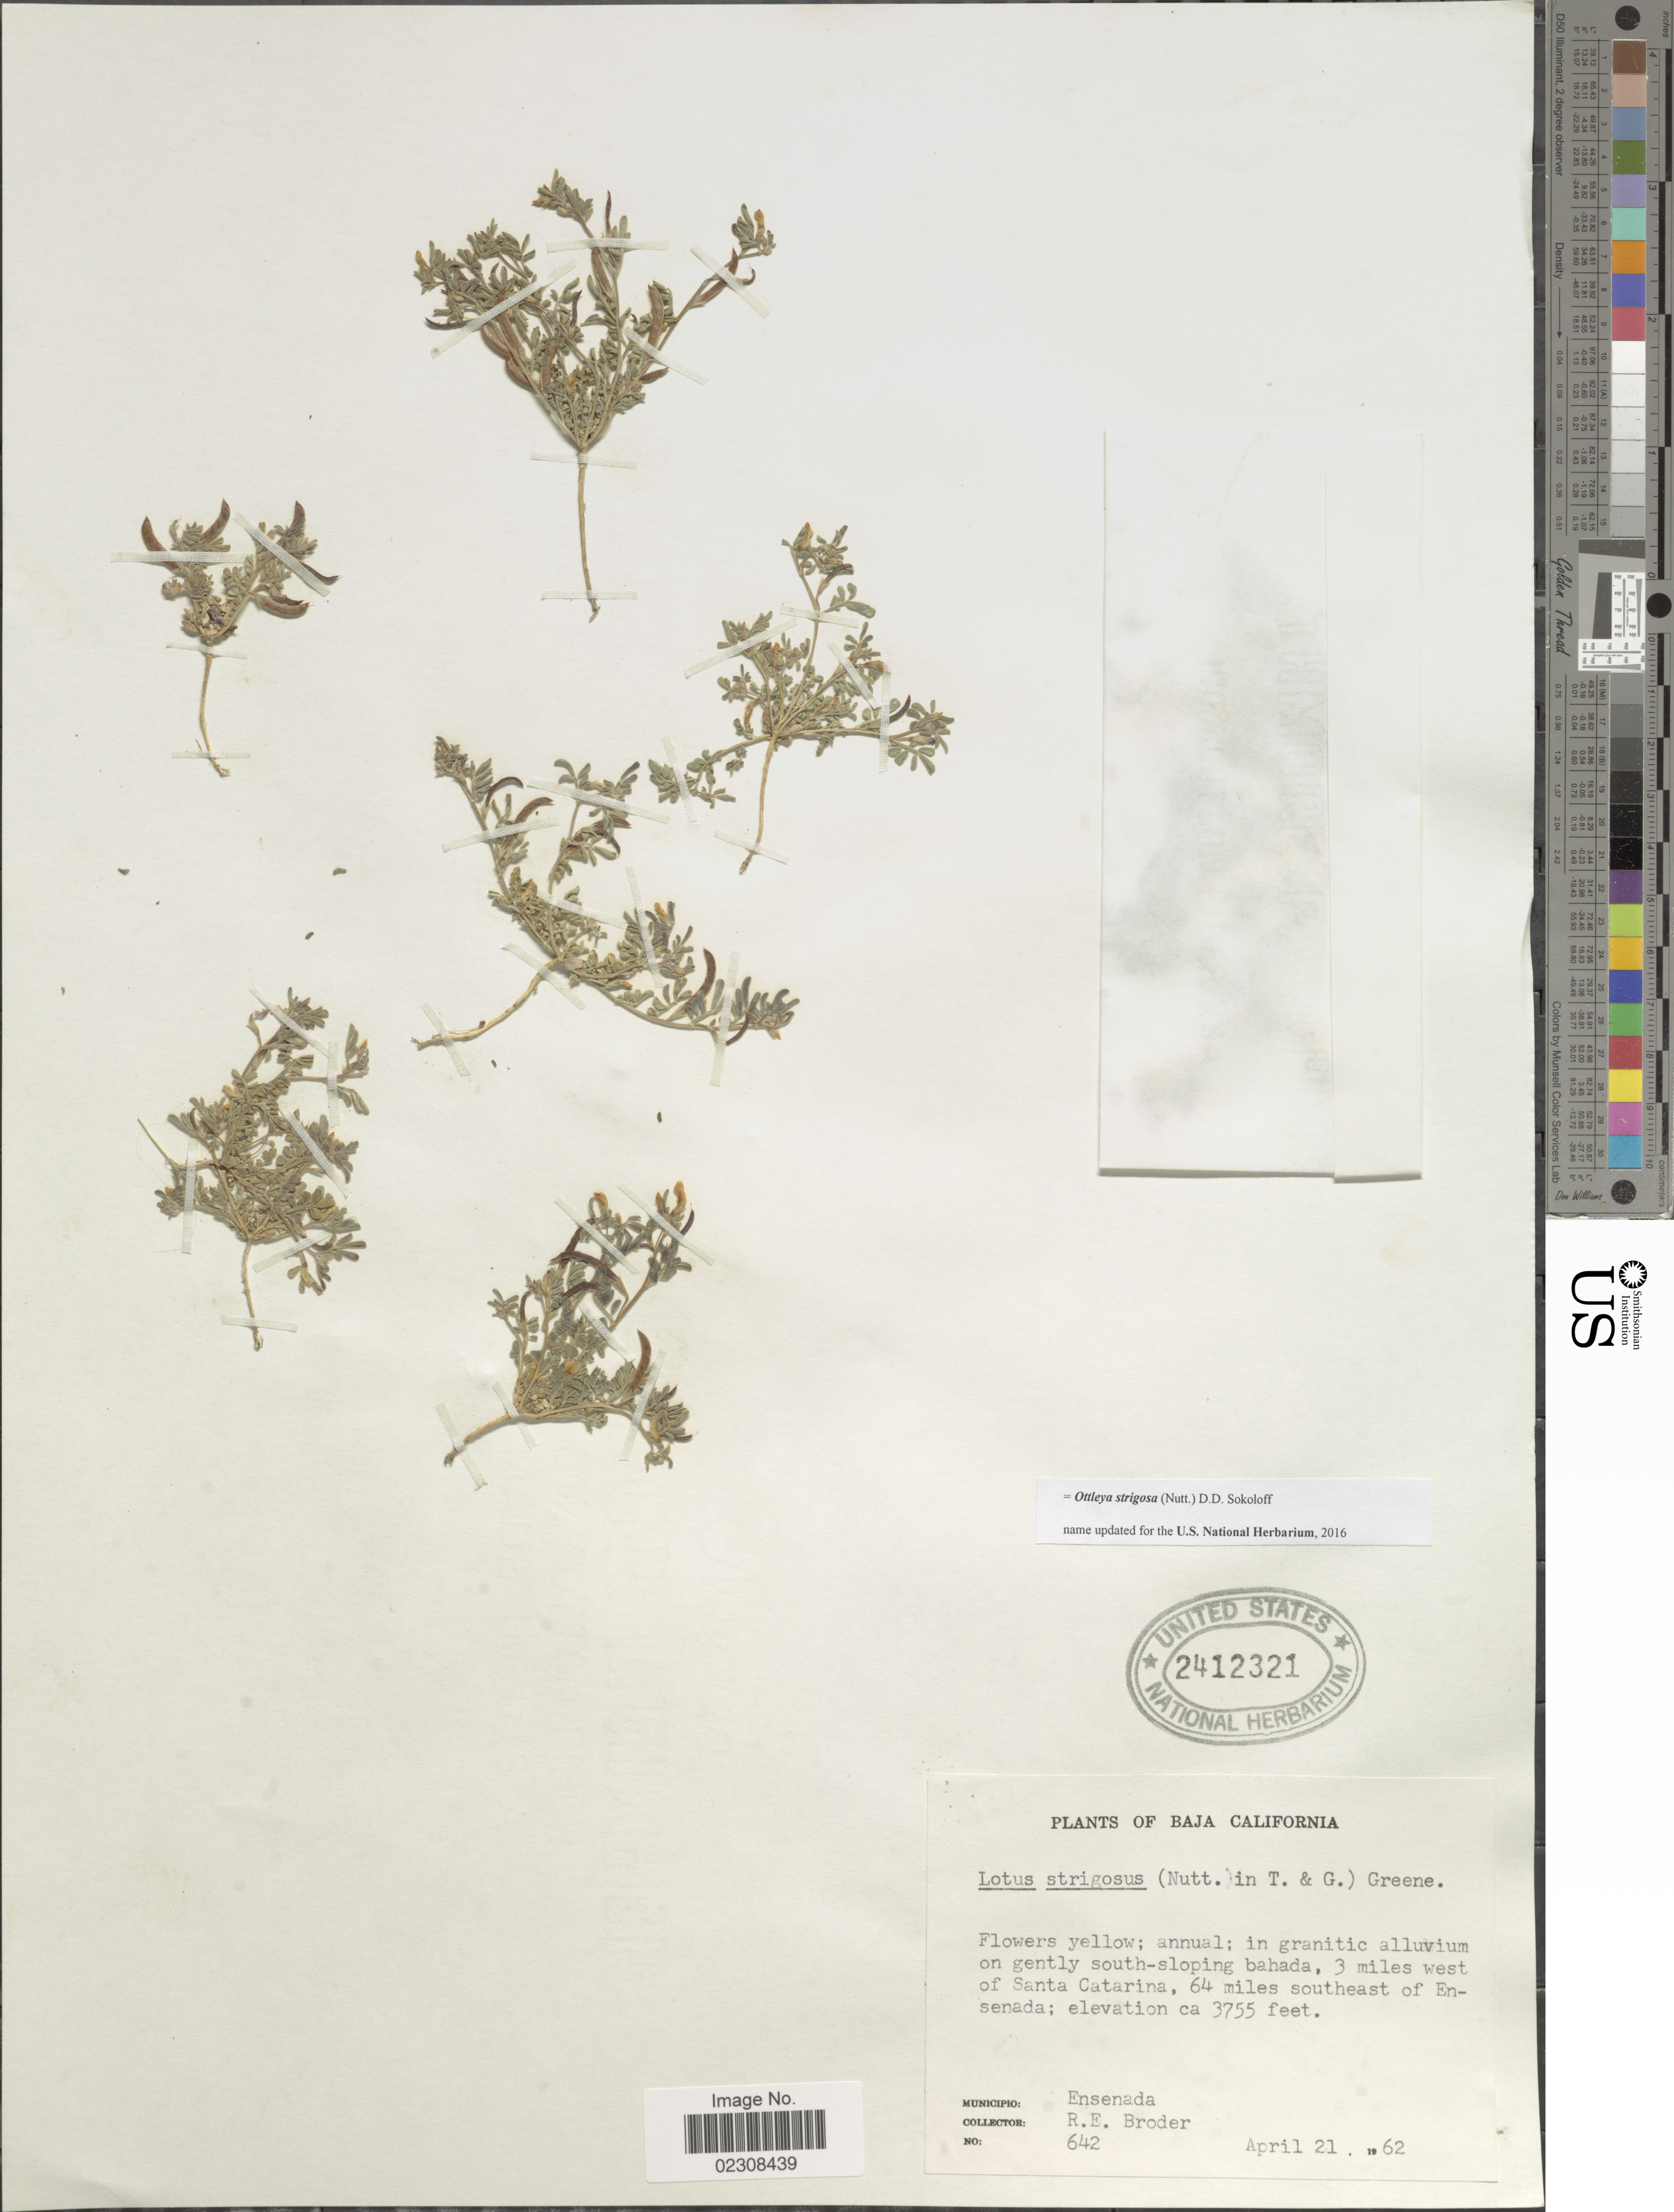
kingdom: Plantae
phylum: Tracheophyta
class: Magnoliopsida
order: Fabales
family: Fabaceae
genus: Ottleya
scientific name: Ottleya strigosa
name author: (Nutt.) D.D. Sokoloff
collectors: R. Border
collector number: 642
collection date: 1962-04-21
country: Mexico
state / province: Baja California Norte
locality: In granitic alluvium on gently south-sloping bahada, 3 miles west of Santa Catarina, 64 mile southeast of Ensenada, Municipio Ensenada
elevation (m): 1145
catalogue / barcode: US 2412321